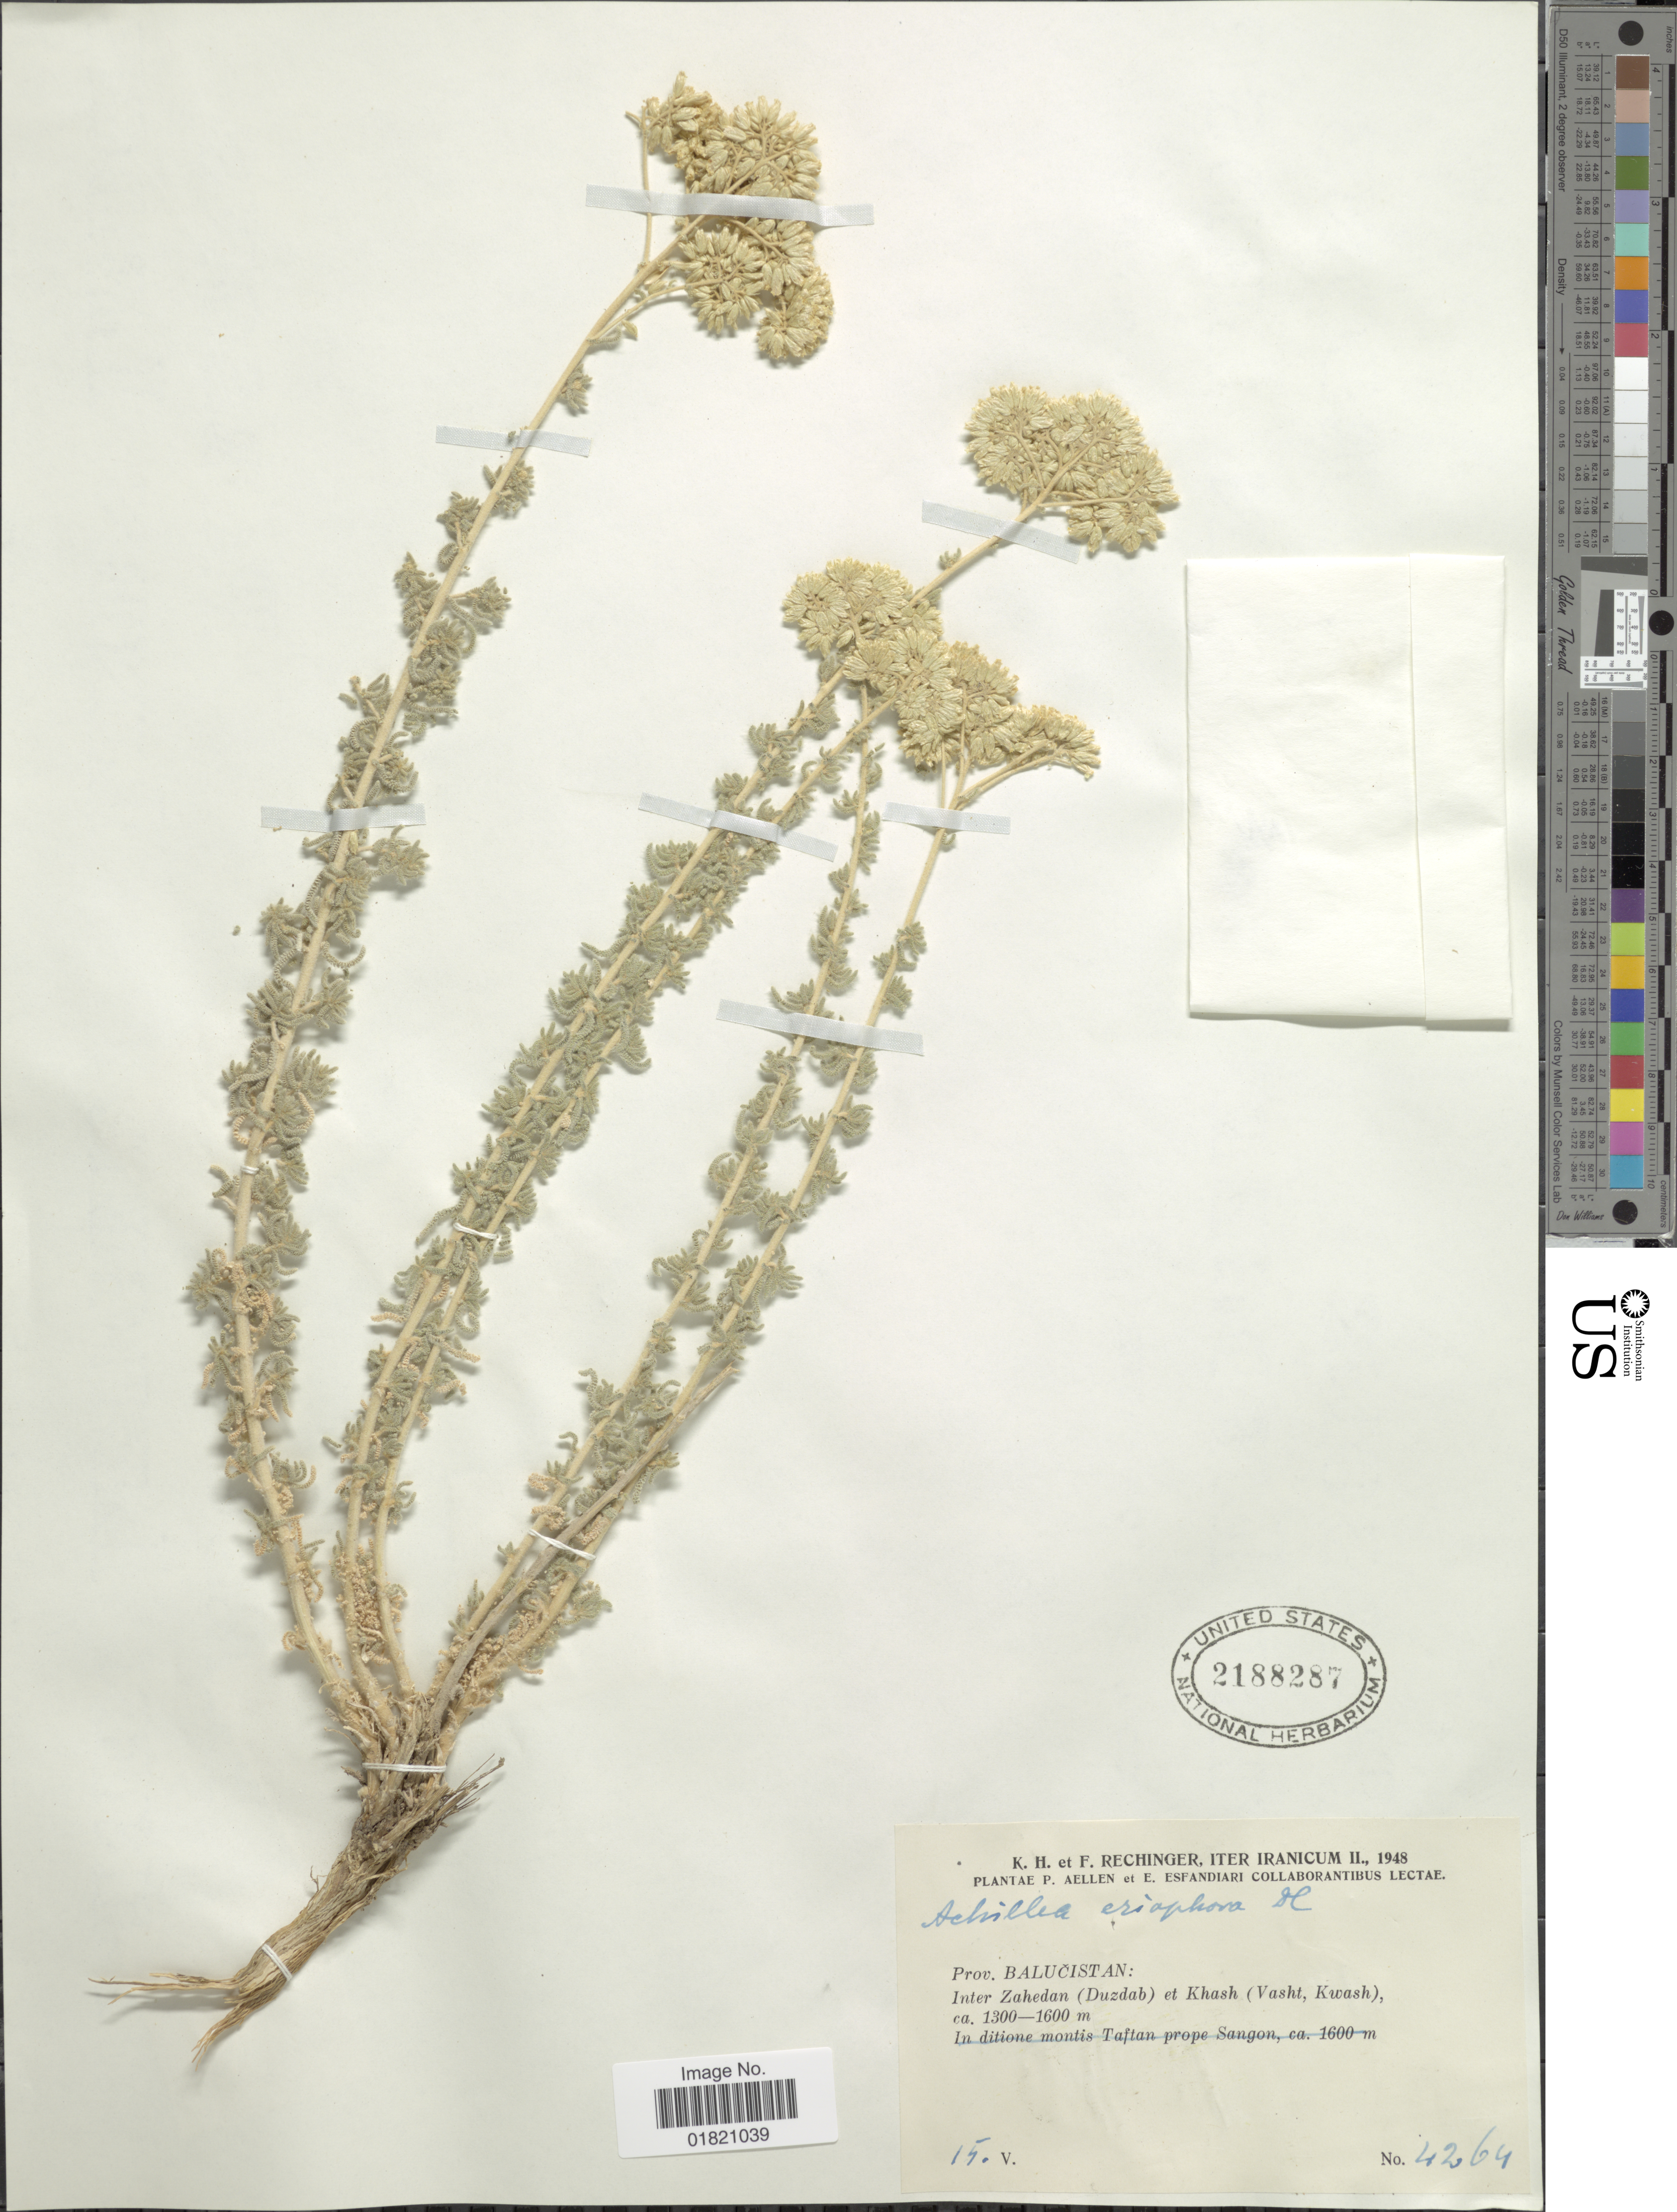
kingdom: Plantae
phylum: Tracheophyta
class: Magnoliopsida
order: Asterales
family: Asteraceae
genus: Achillea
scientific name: Achillea eriophora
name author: DC.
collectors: P. Aellen & E. Esfandiari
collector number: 4264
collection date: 1948-05-15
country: Iran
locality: Prov. Balucistan: Inter Zahedan (Duzdab) et Khash (Vasht, Kwash)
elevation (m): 1300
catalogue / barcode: US 2188287